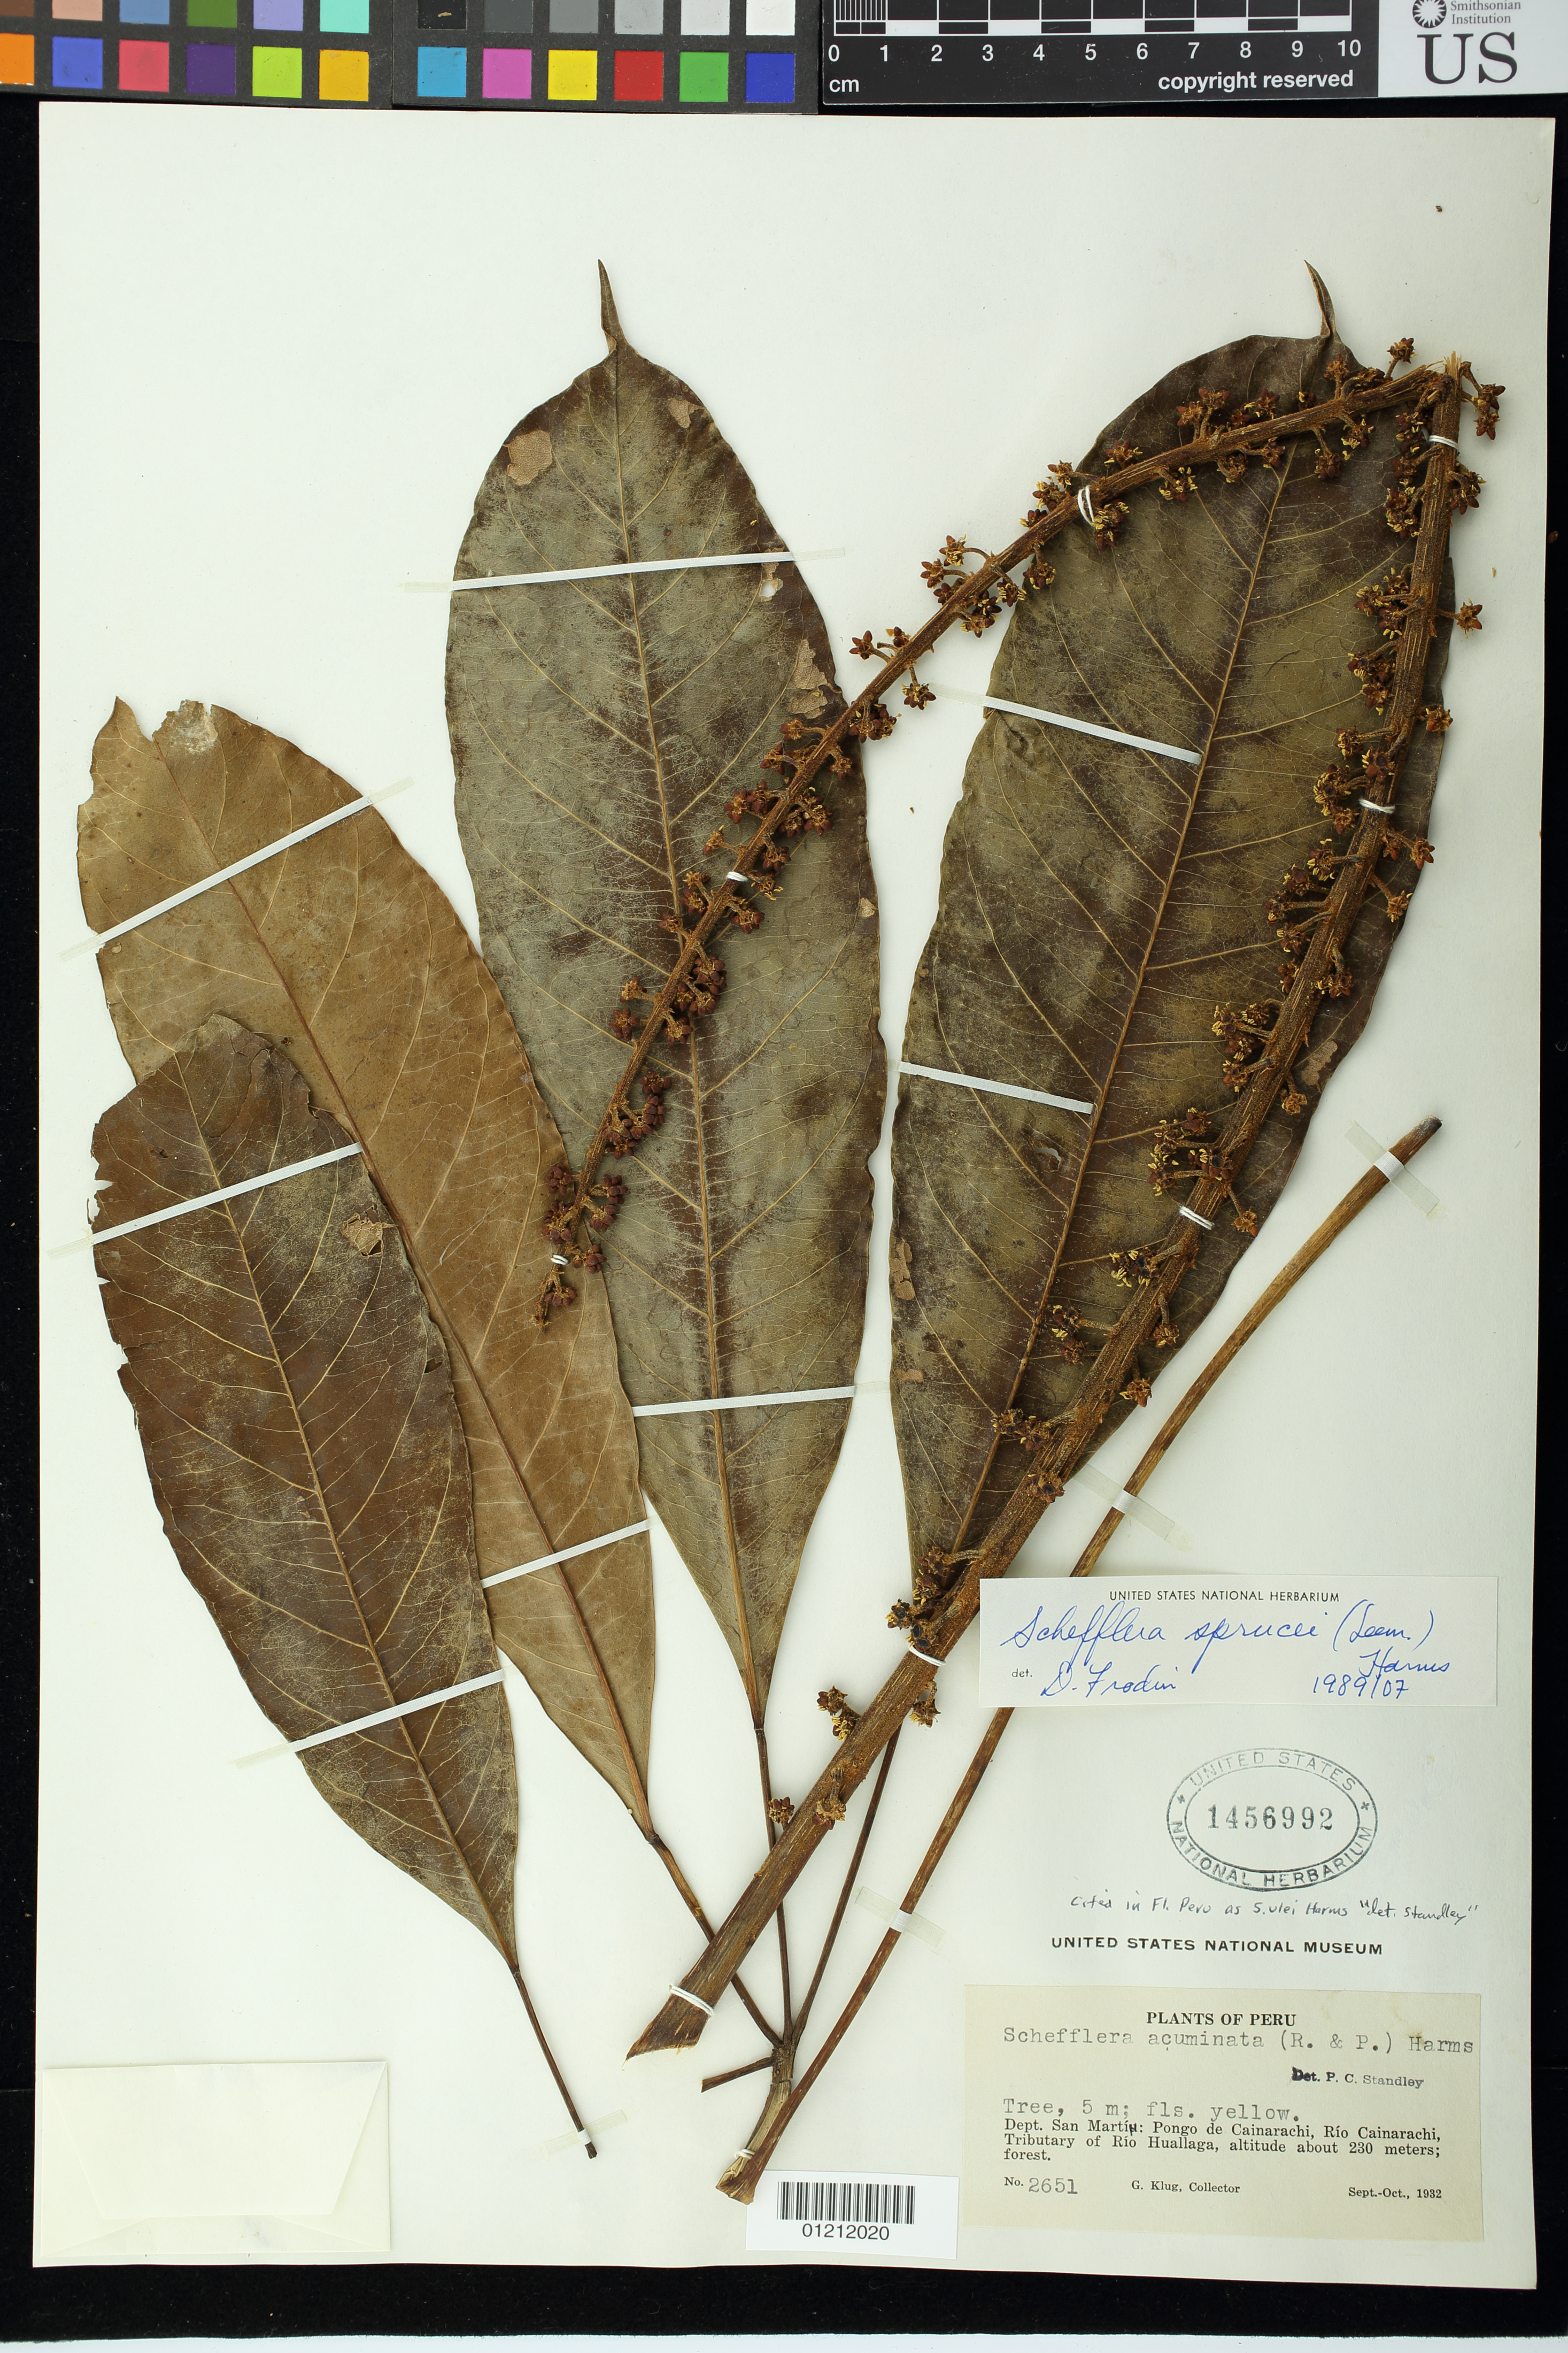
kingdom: Plantae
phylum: Tracheophyta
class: Magnoliopsida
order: Apiales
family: Araliaceae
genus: Schefflera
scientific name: Schefflera sprucei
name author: (Seem.) Harms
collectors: G. Klug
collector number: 2651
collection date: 1932-09/1932-10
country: Peru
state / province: San Martín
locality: Pongo de Cainarachi, Río Cainarachi, Tributary of Río Huallaga.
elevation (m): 230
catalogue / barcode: US 1456992